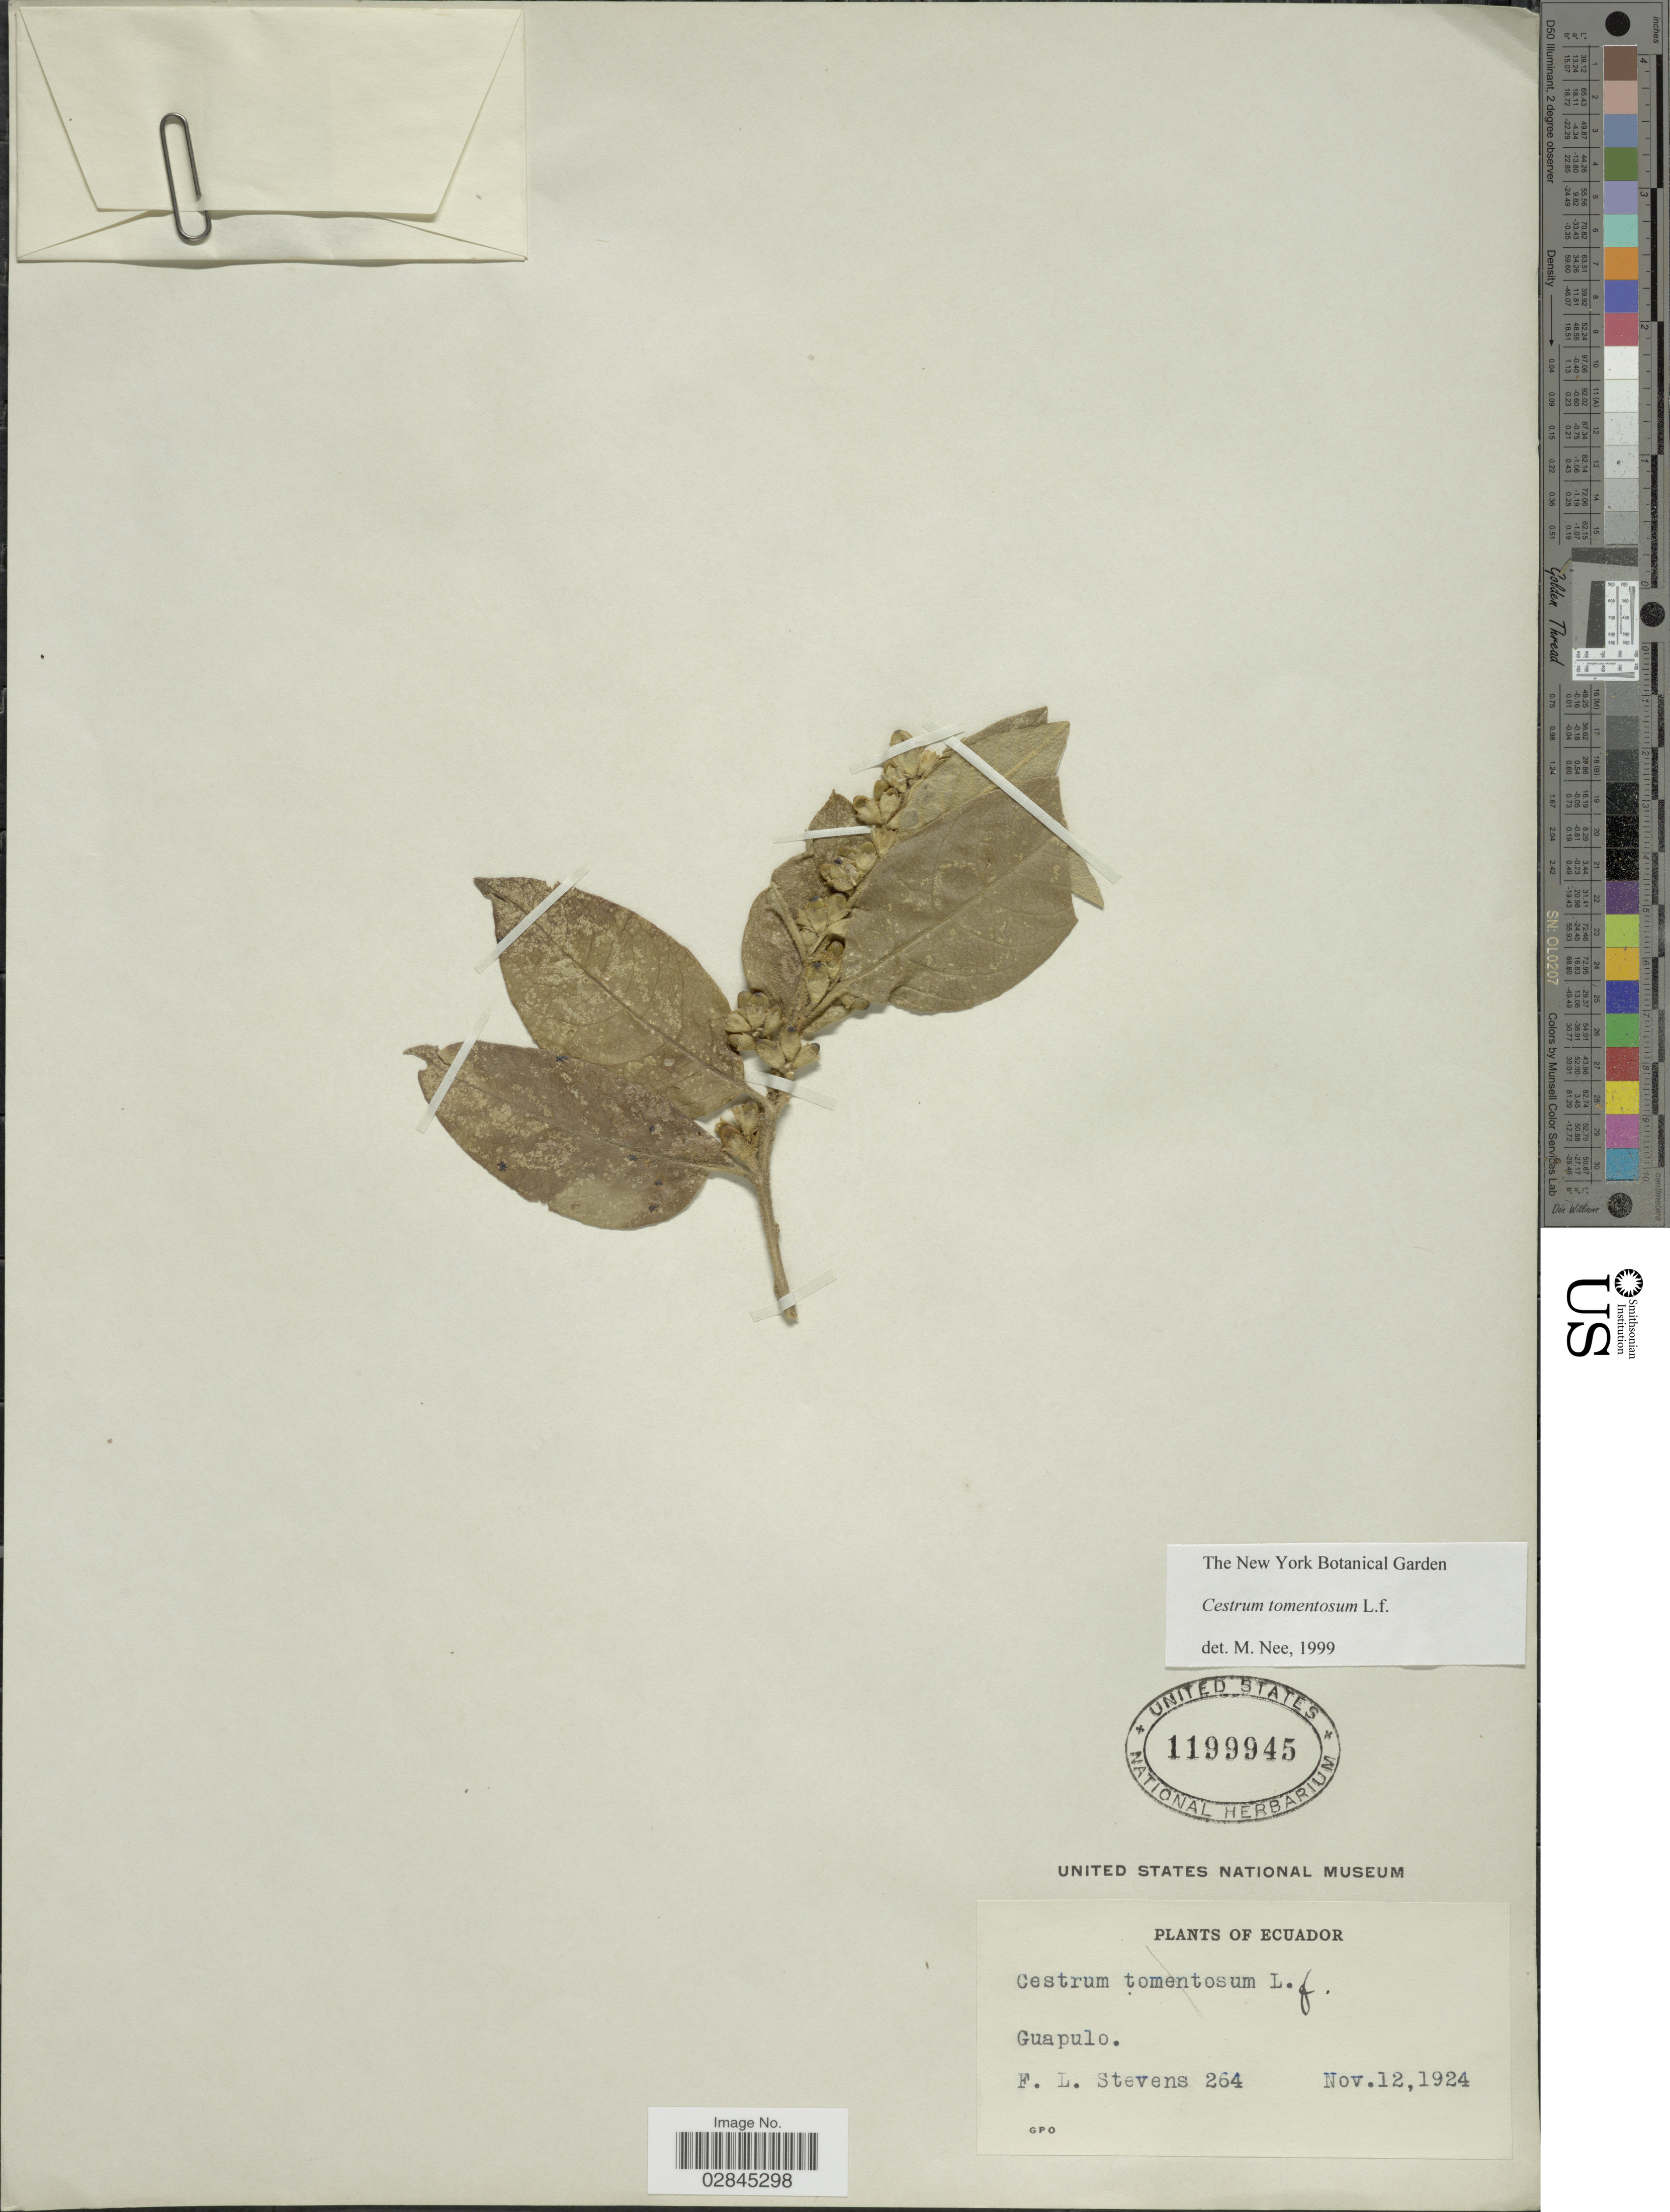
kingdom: Plantae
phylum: Tracheophyta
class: Magnoliopsida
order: Solanales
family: Solanaceae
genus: Cestrum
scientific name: Cestrum tomentosum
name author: L. f.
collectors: F. L. Stevens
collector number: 264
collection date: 1924-11-12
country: Ecuador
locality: Guapulo.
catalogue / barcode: US 1199945